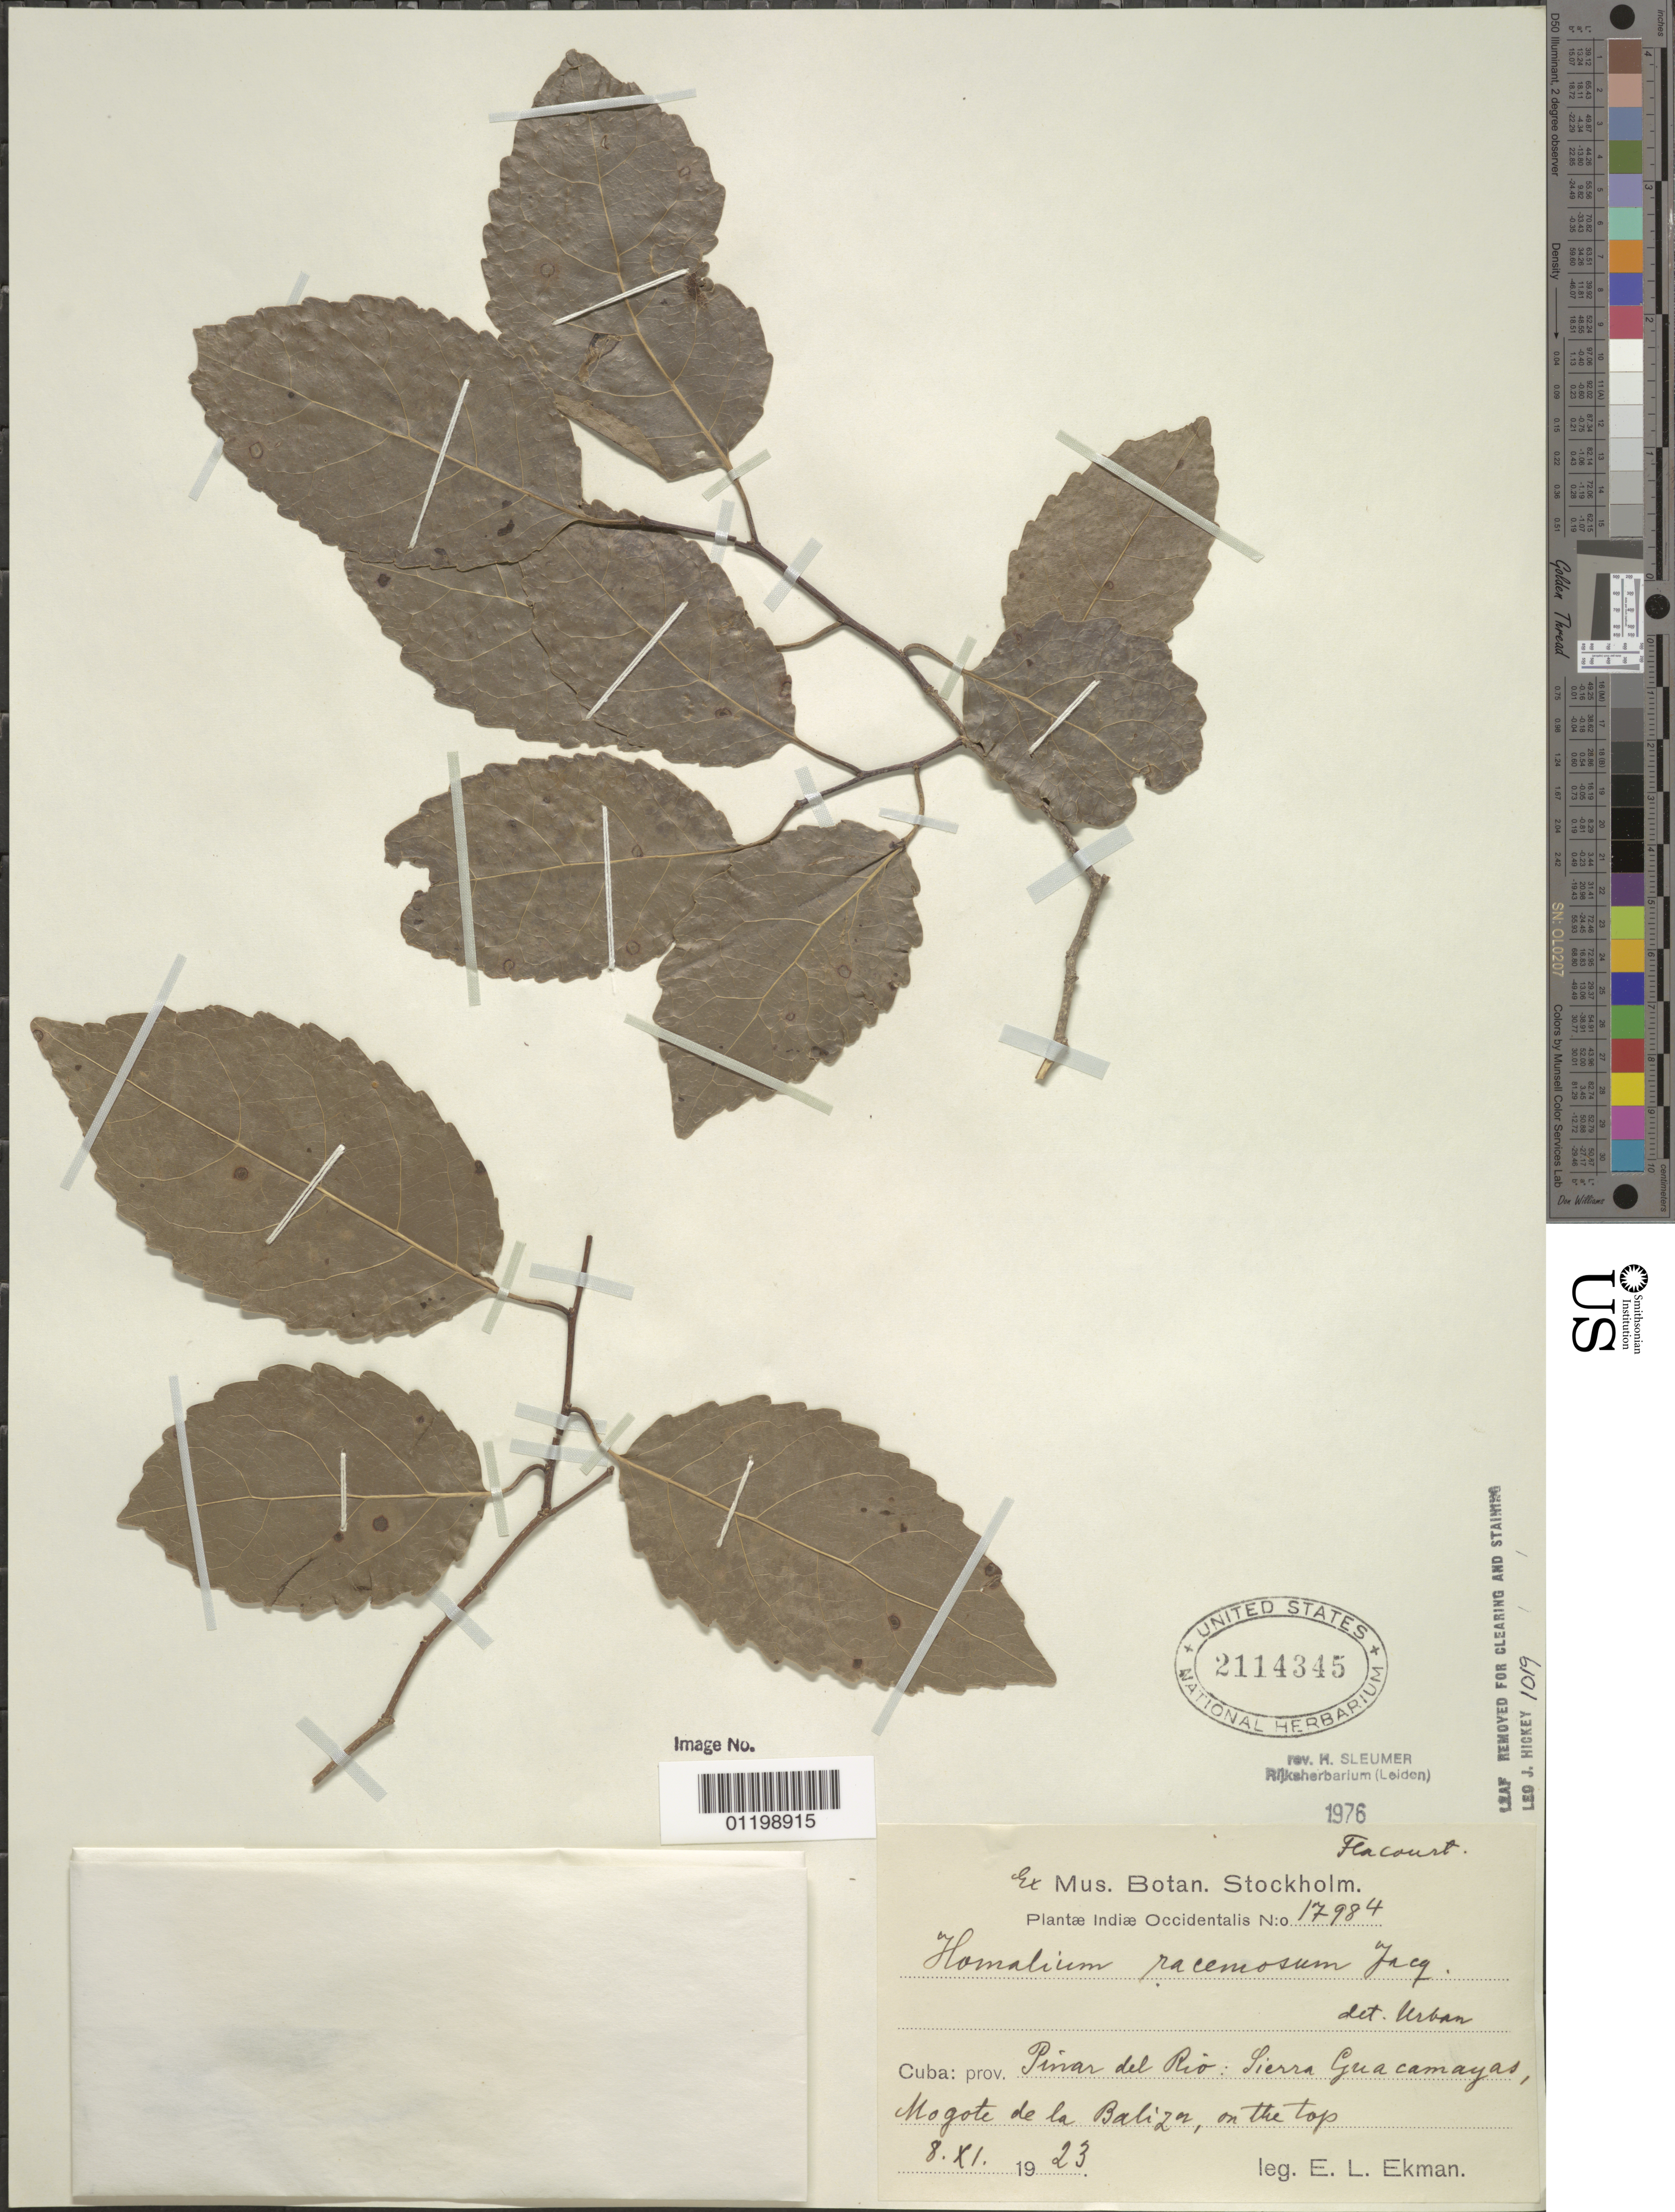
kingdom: Plantae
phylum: Tracheophyta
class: Magnoliopsida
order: Malpighiales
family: Salicaceae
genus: Homalium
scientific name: Homalium racemosum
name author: Jacq.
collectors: E. L. Ekman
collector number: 17984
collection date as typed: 08 Nov 1923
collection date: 1923-11-08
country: Cuba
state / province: Pinar del Rio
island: Cuba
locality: Pinar del Rio, Sierra de las Guacamayas, Mogote de la Baliza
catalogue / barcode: US 2114345